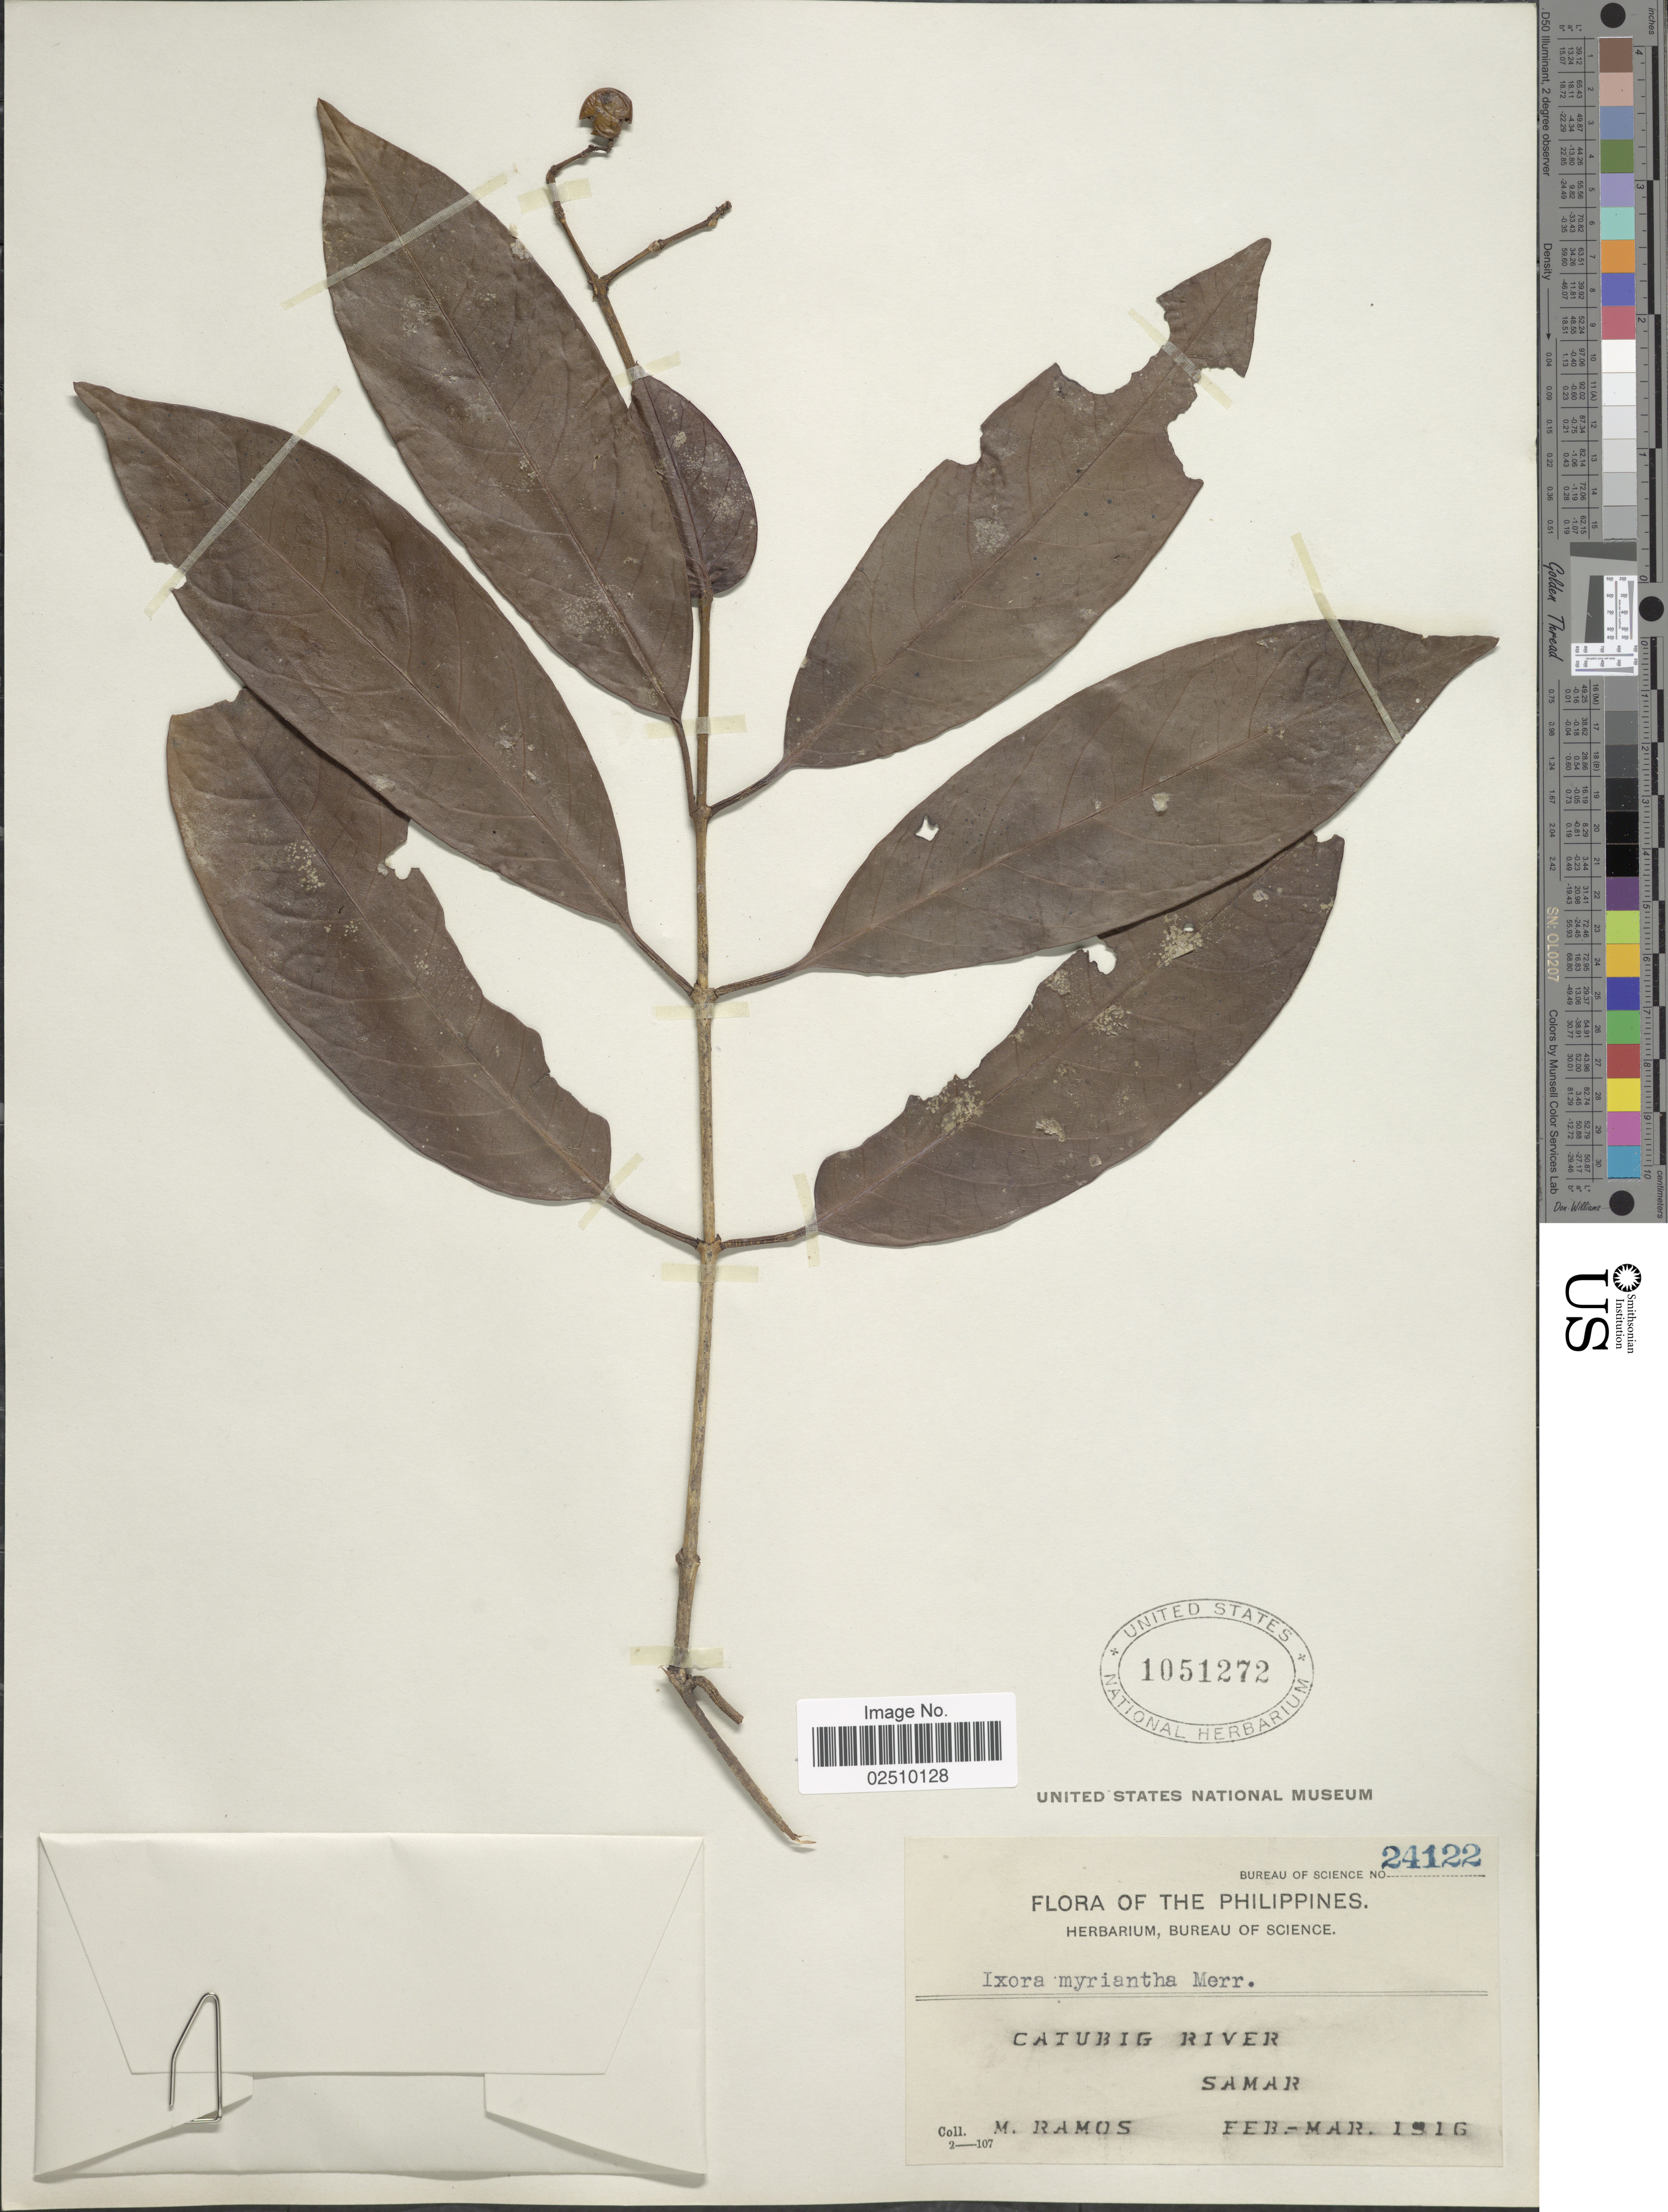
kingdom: Plantae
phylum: Tracheophyta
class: Magnoliopsida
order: Gentianales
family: Rubiaceae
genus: Ixora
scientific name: Ixora myriantha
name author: Merr.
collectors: M. Ramos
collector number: Bureau of Science 24122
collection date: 1916-02/1916-03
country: Philippines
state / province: Eastern Visayas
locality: Catubig River, Samar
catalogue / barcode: US 1051272